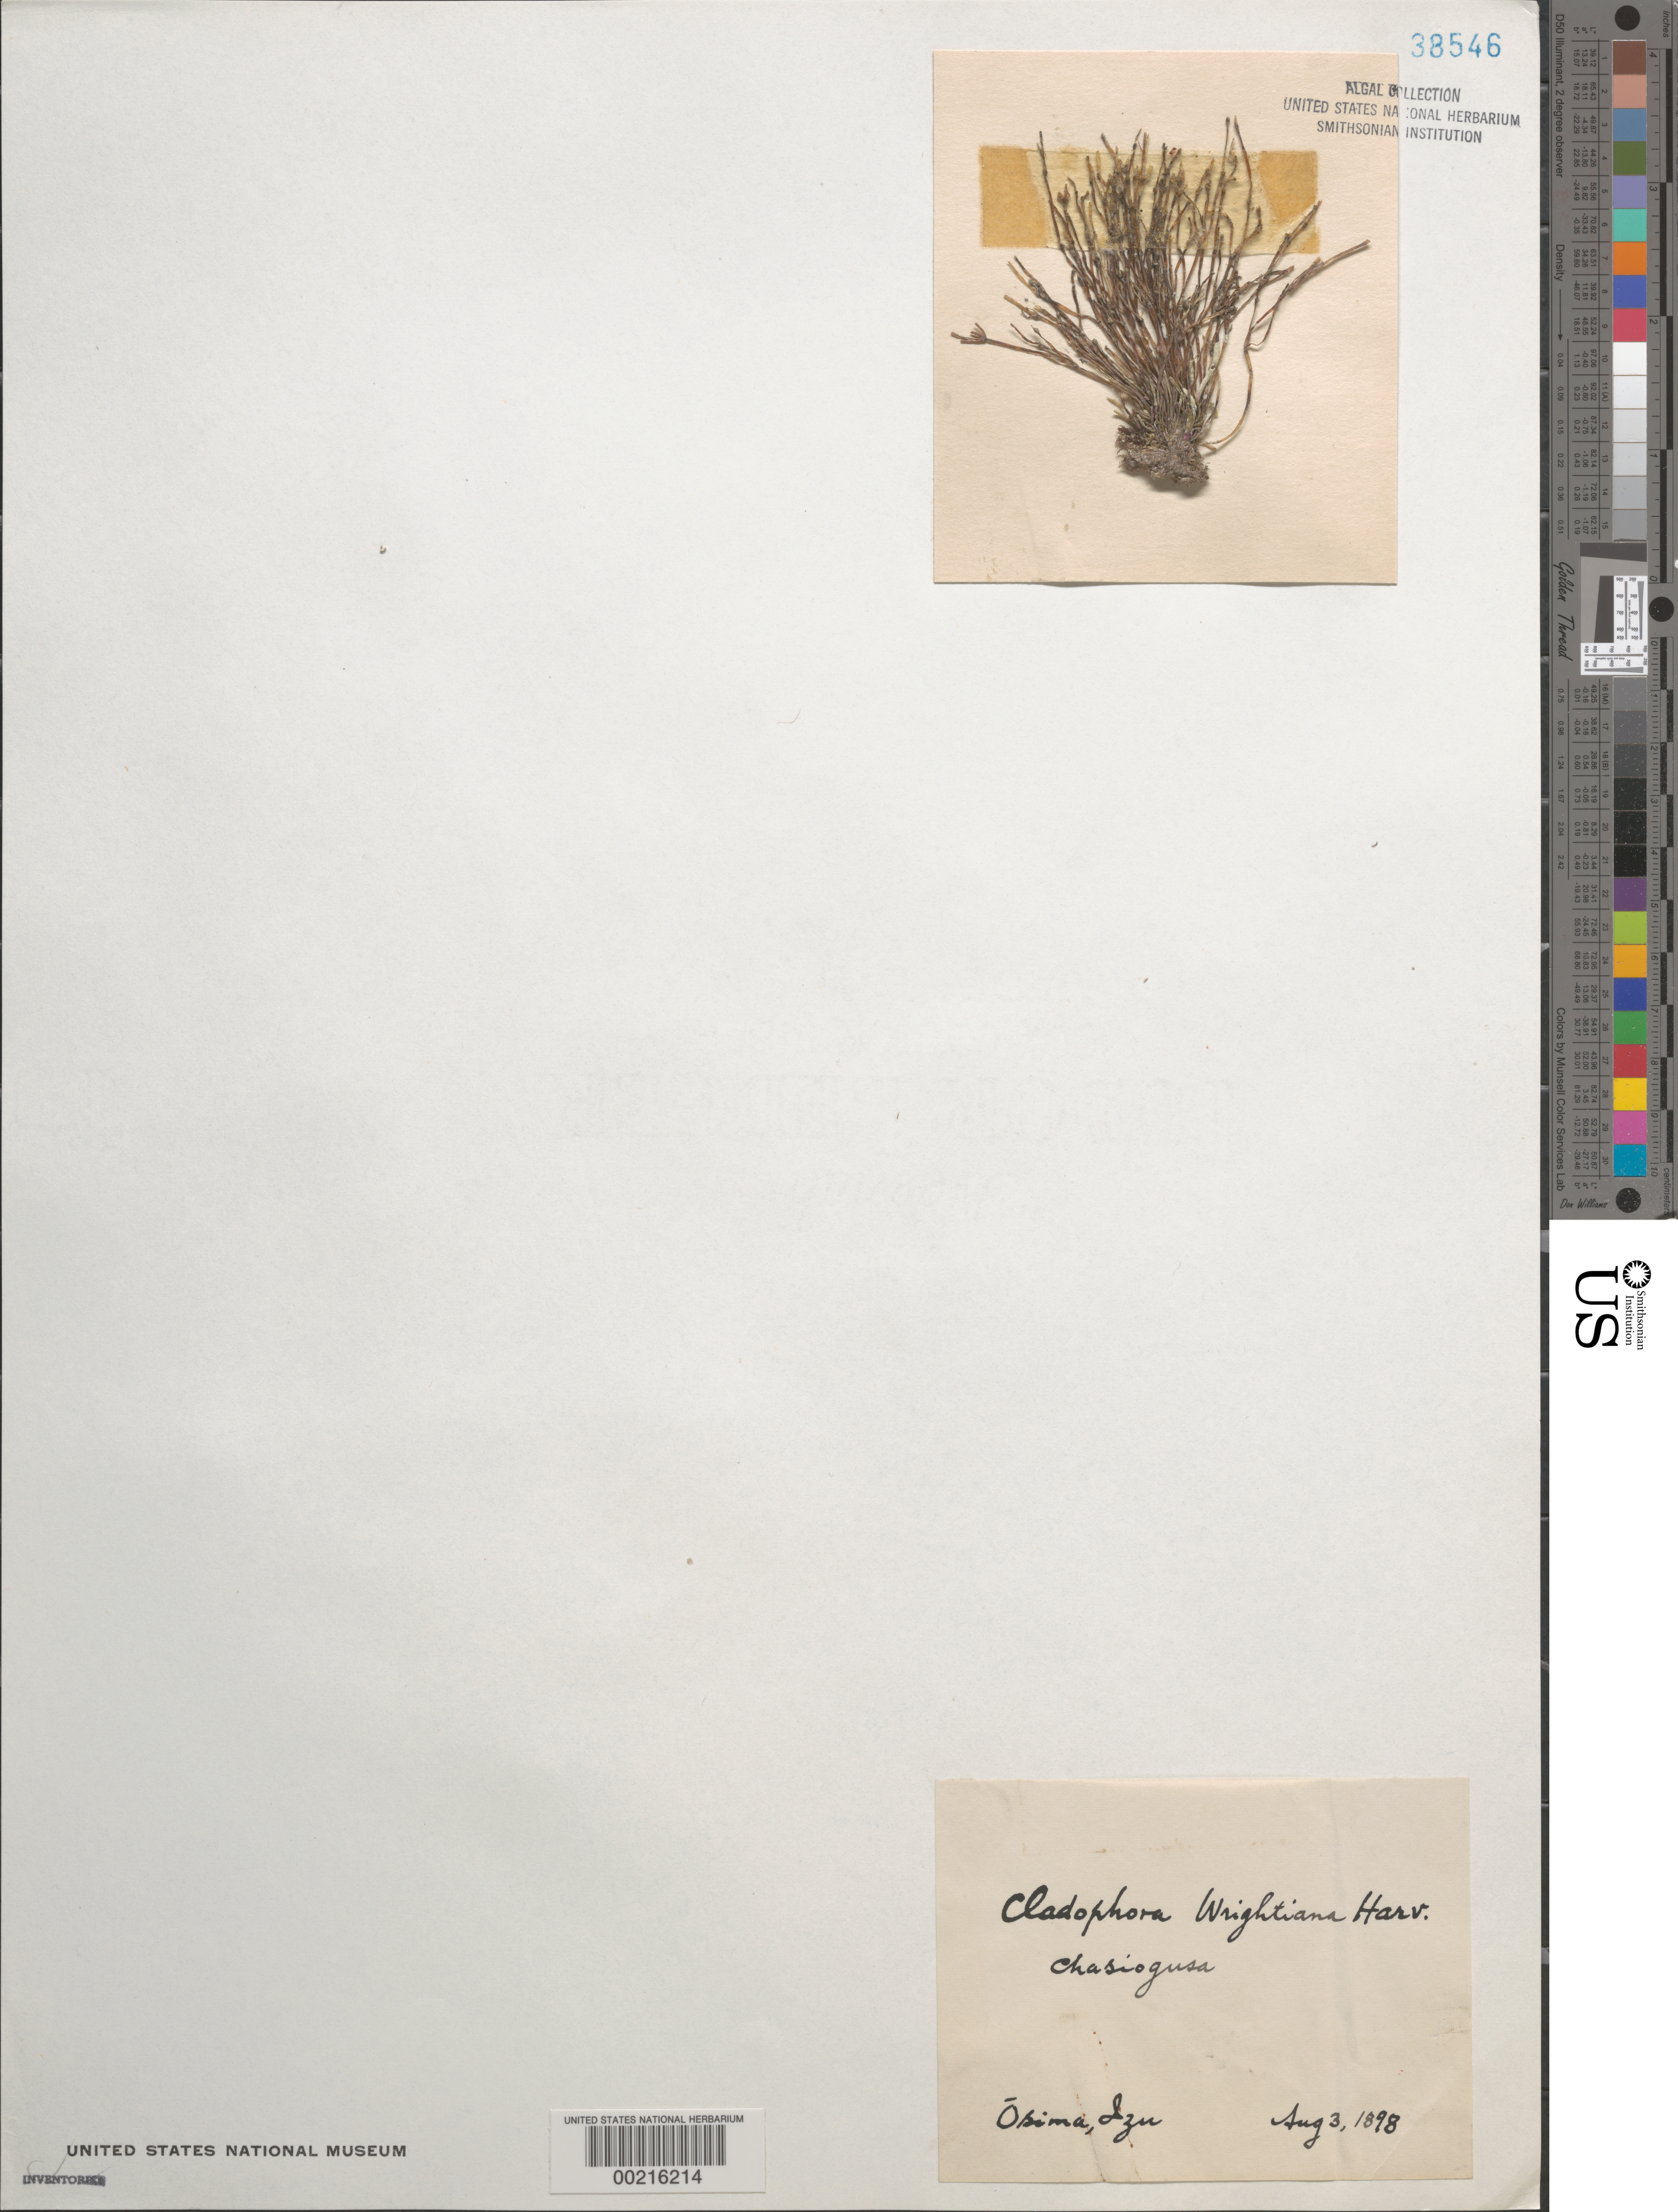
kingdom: Plantae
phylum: Chlorophyta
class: Ulvophyceae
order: Cladophorales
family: Cladophoraceae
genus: Cladophora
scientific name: Cladophora wrightiana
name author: Harv.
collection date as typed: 03 Aug 1898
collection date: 1898-08-03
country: Japan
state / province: Tokyo, Federal City of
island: Izu Oshima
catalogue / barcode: US 38546